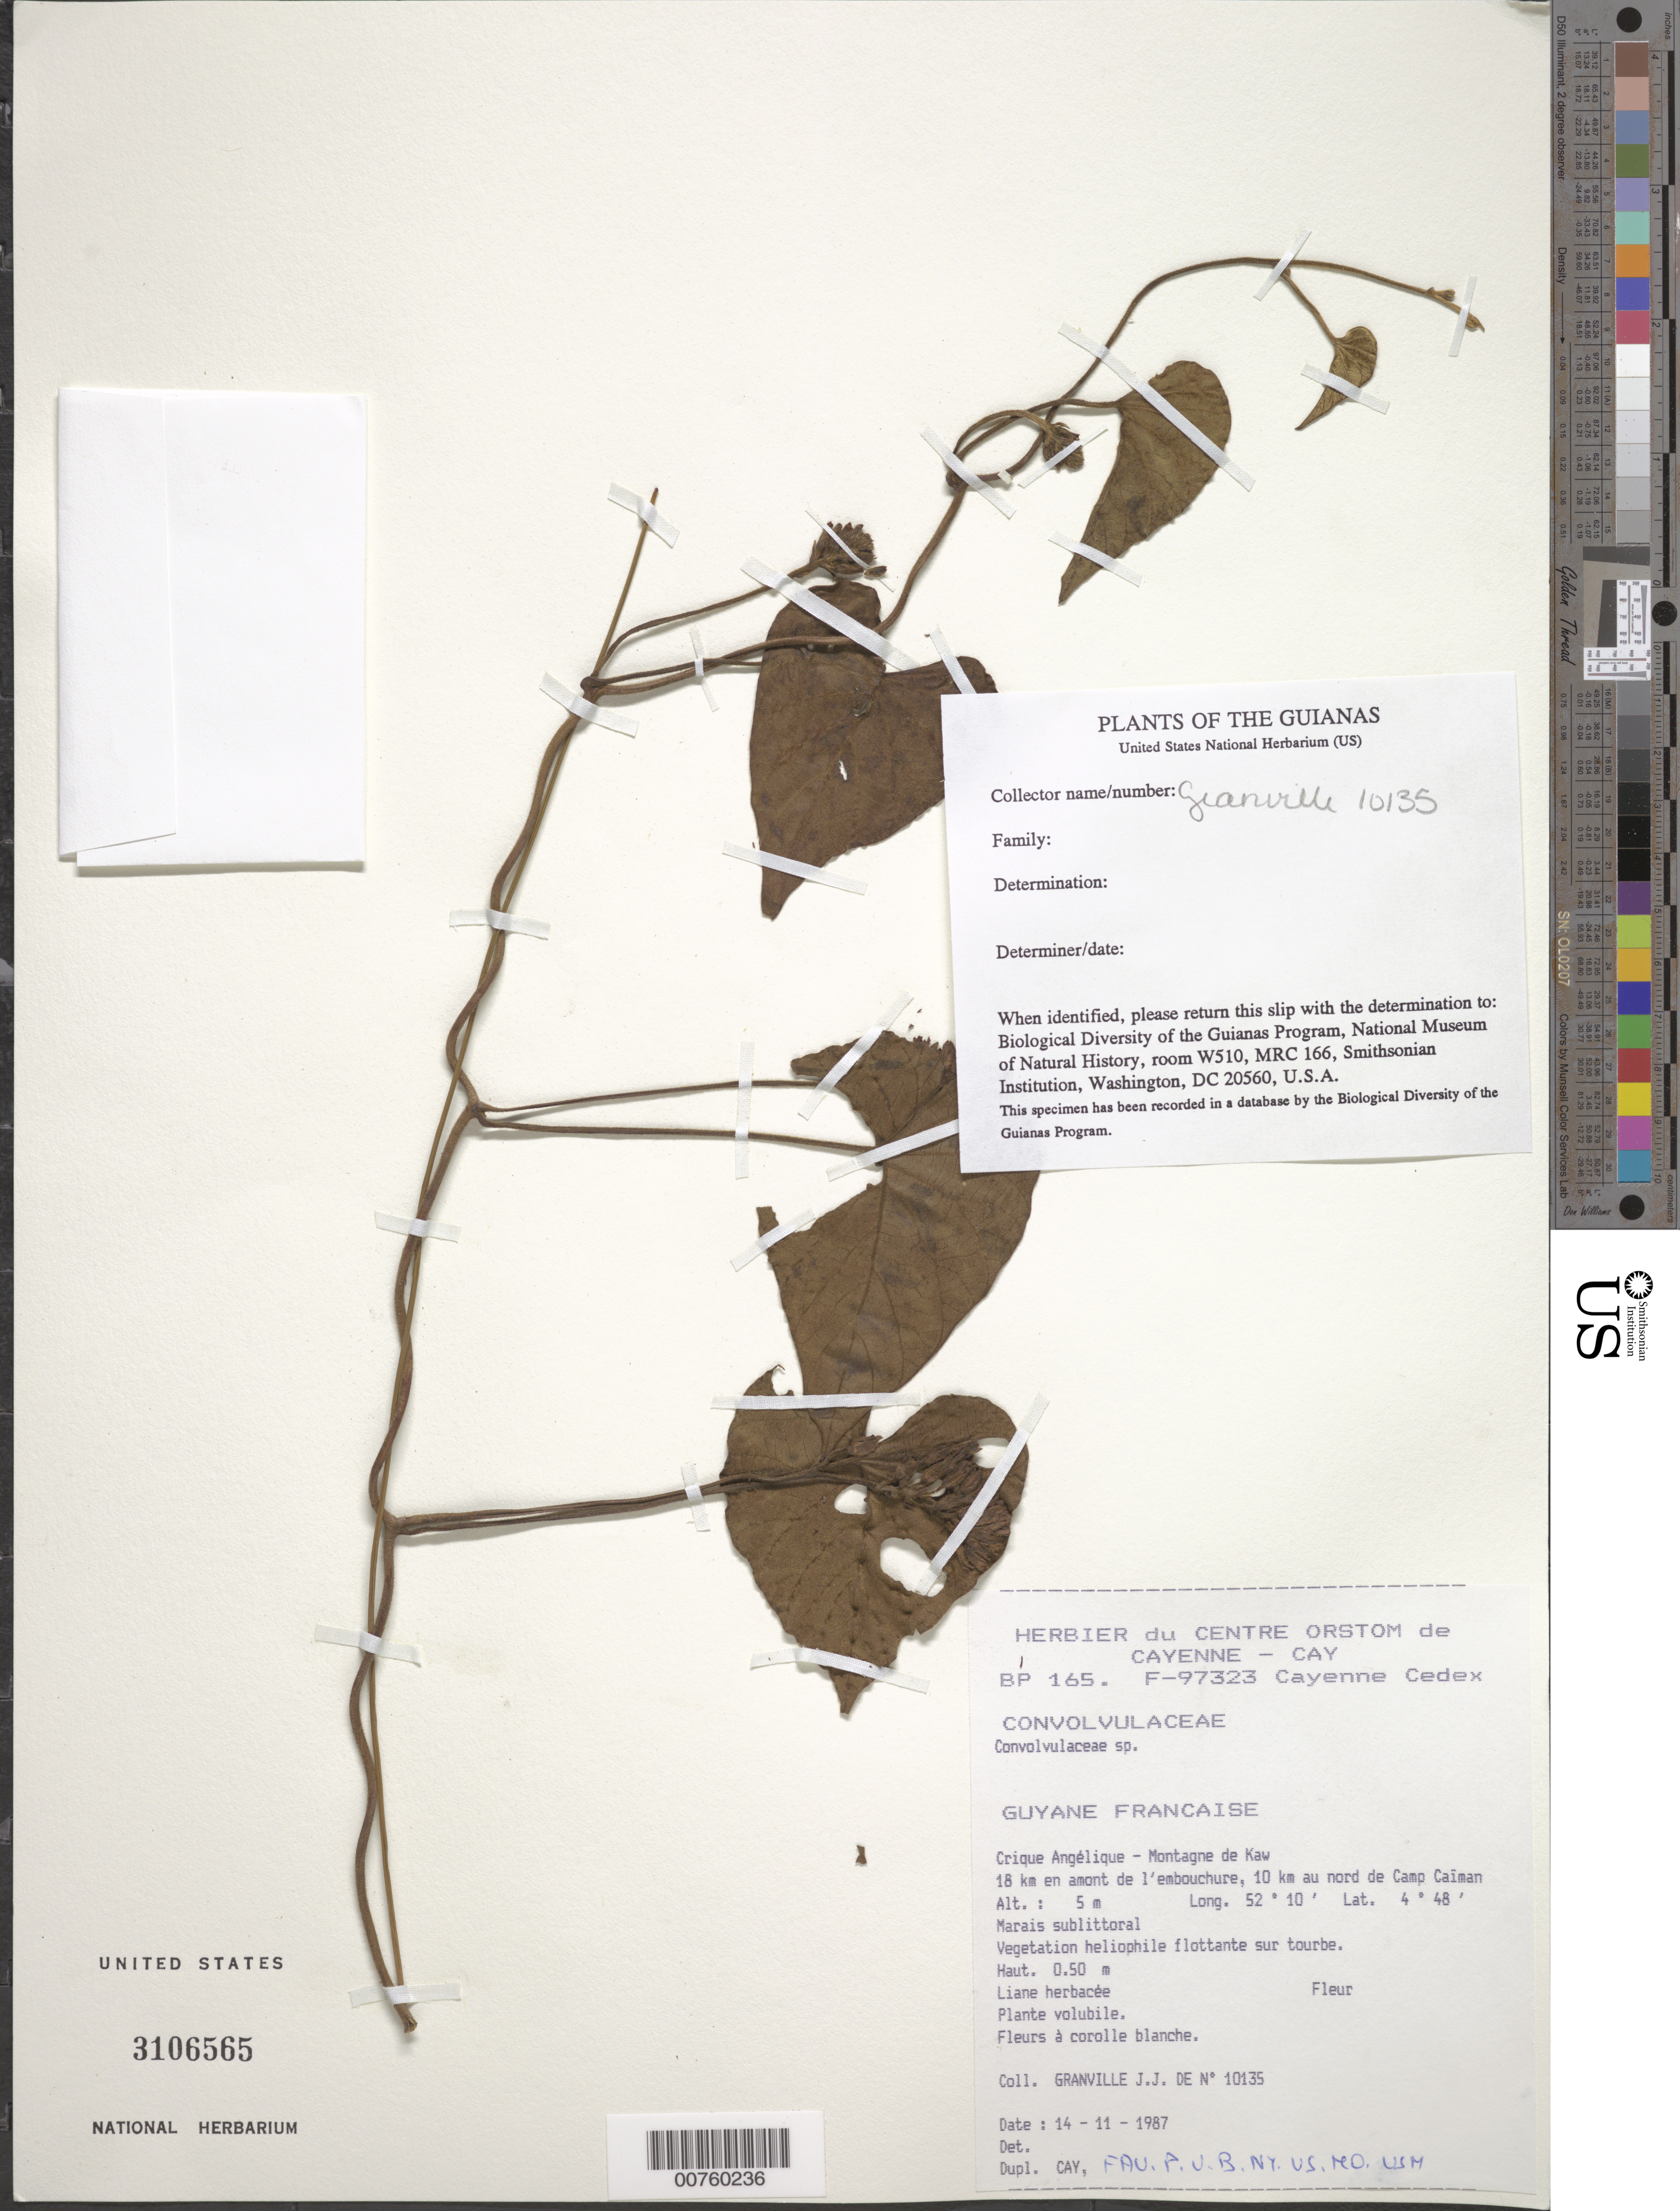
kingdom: Plantae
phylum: Tracheophyta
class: Magnoliopsida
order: Solanales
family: Convolvulaceae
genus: Tetralocularia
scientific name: Tetralocularia pennellii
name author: O'Donell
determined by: Staples, G. W.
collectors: J.-J. de Granville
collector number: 10135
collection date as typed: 14-Nov-87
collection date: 1987-11-14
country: French Guiana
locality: Crique Angélique, Montagne de Kaw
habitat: Marais sublittoral; vegetation heliophile flottante sur tourbe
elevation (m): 5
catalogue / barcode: US 3106565